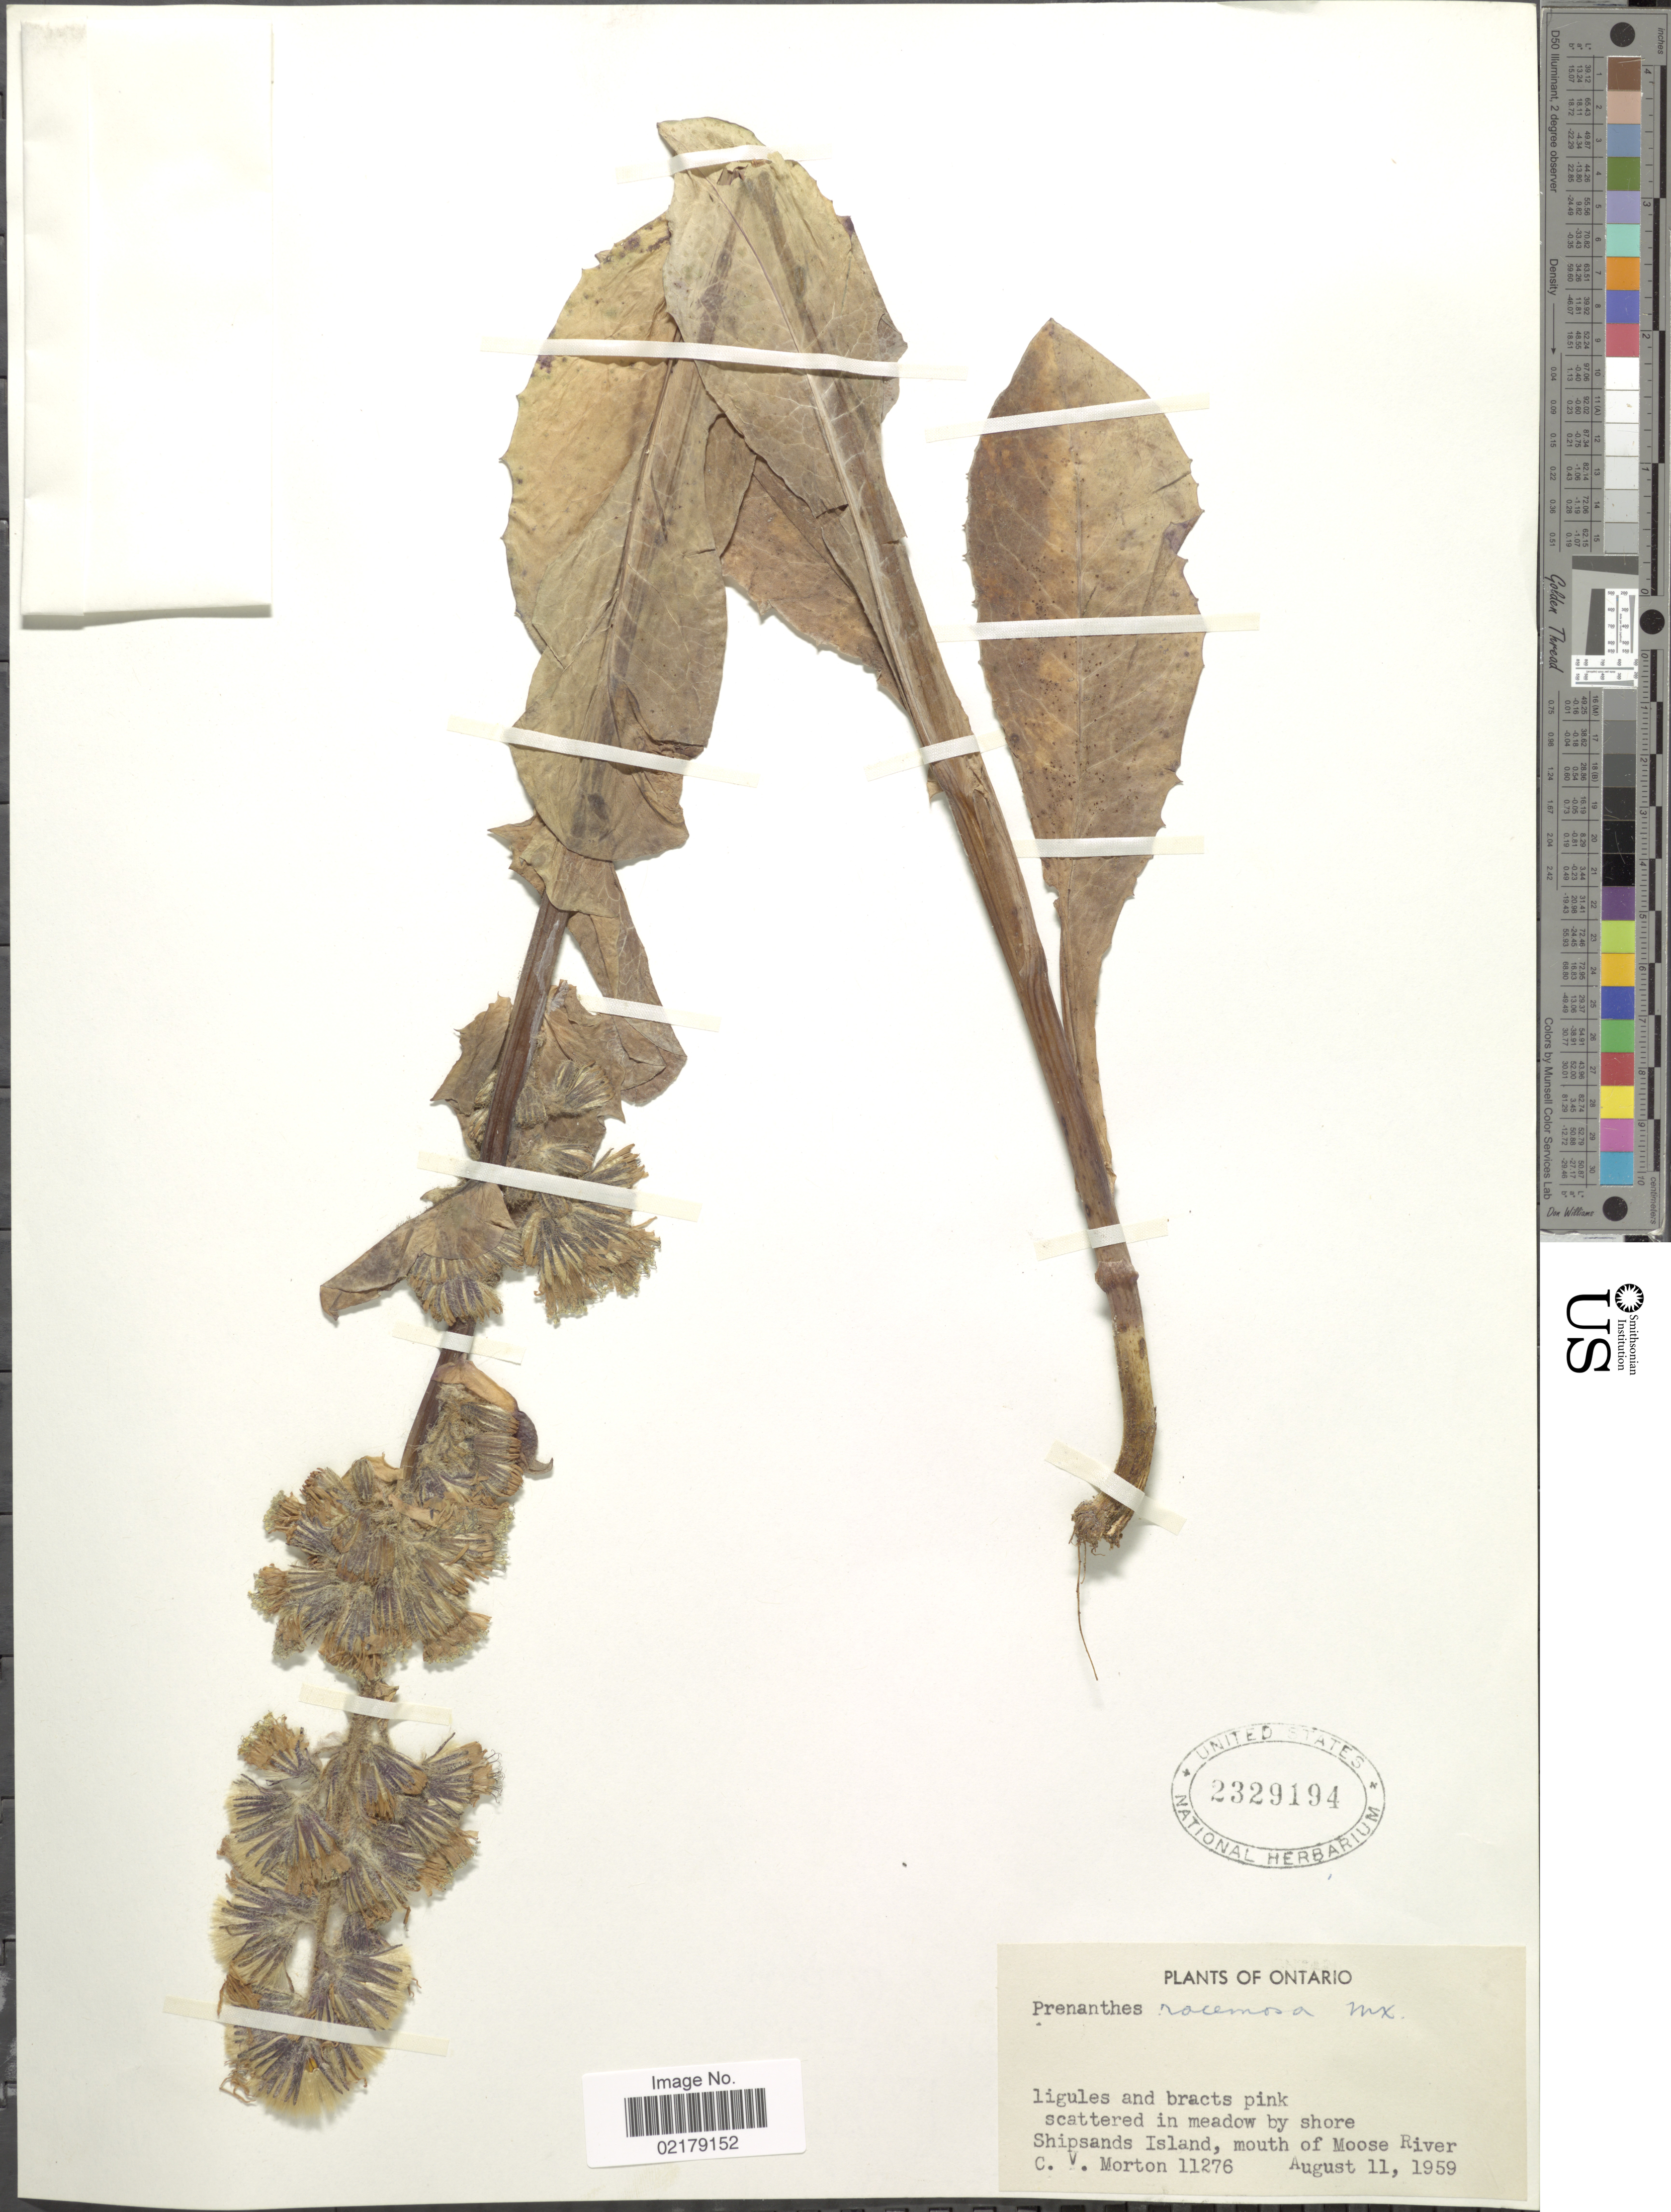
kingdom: Plantae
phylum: Tracheophyta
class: Magnoliopsida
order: Asterales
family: Asteraceae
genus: Nabalus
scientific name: Nabalus racemosus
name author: (Michx.) Hook.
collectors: C. V. Morton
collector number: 11276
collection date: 1959-08-11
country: Canada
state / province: Ontario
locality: Shipsands Islands, mouth of Moose River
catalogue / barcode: US 2329194